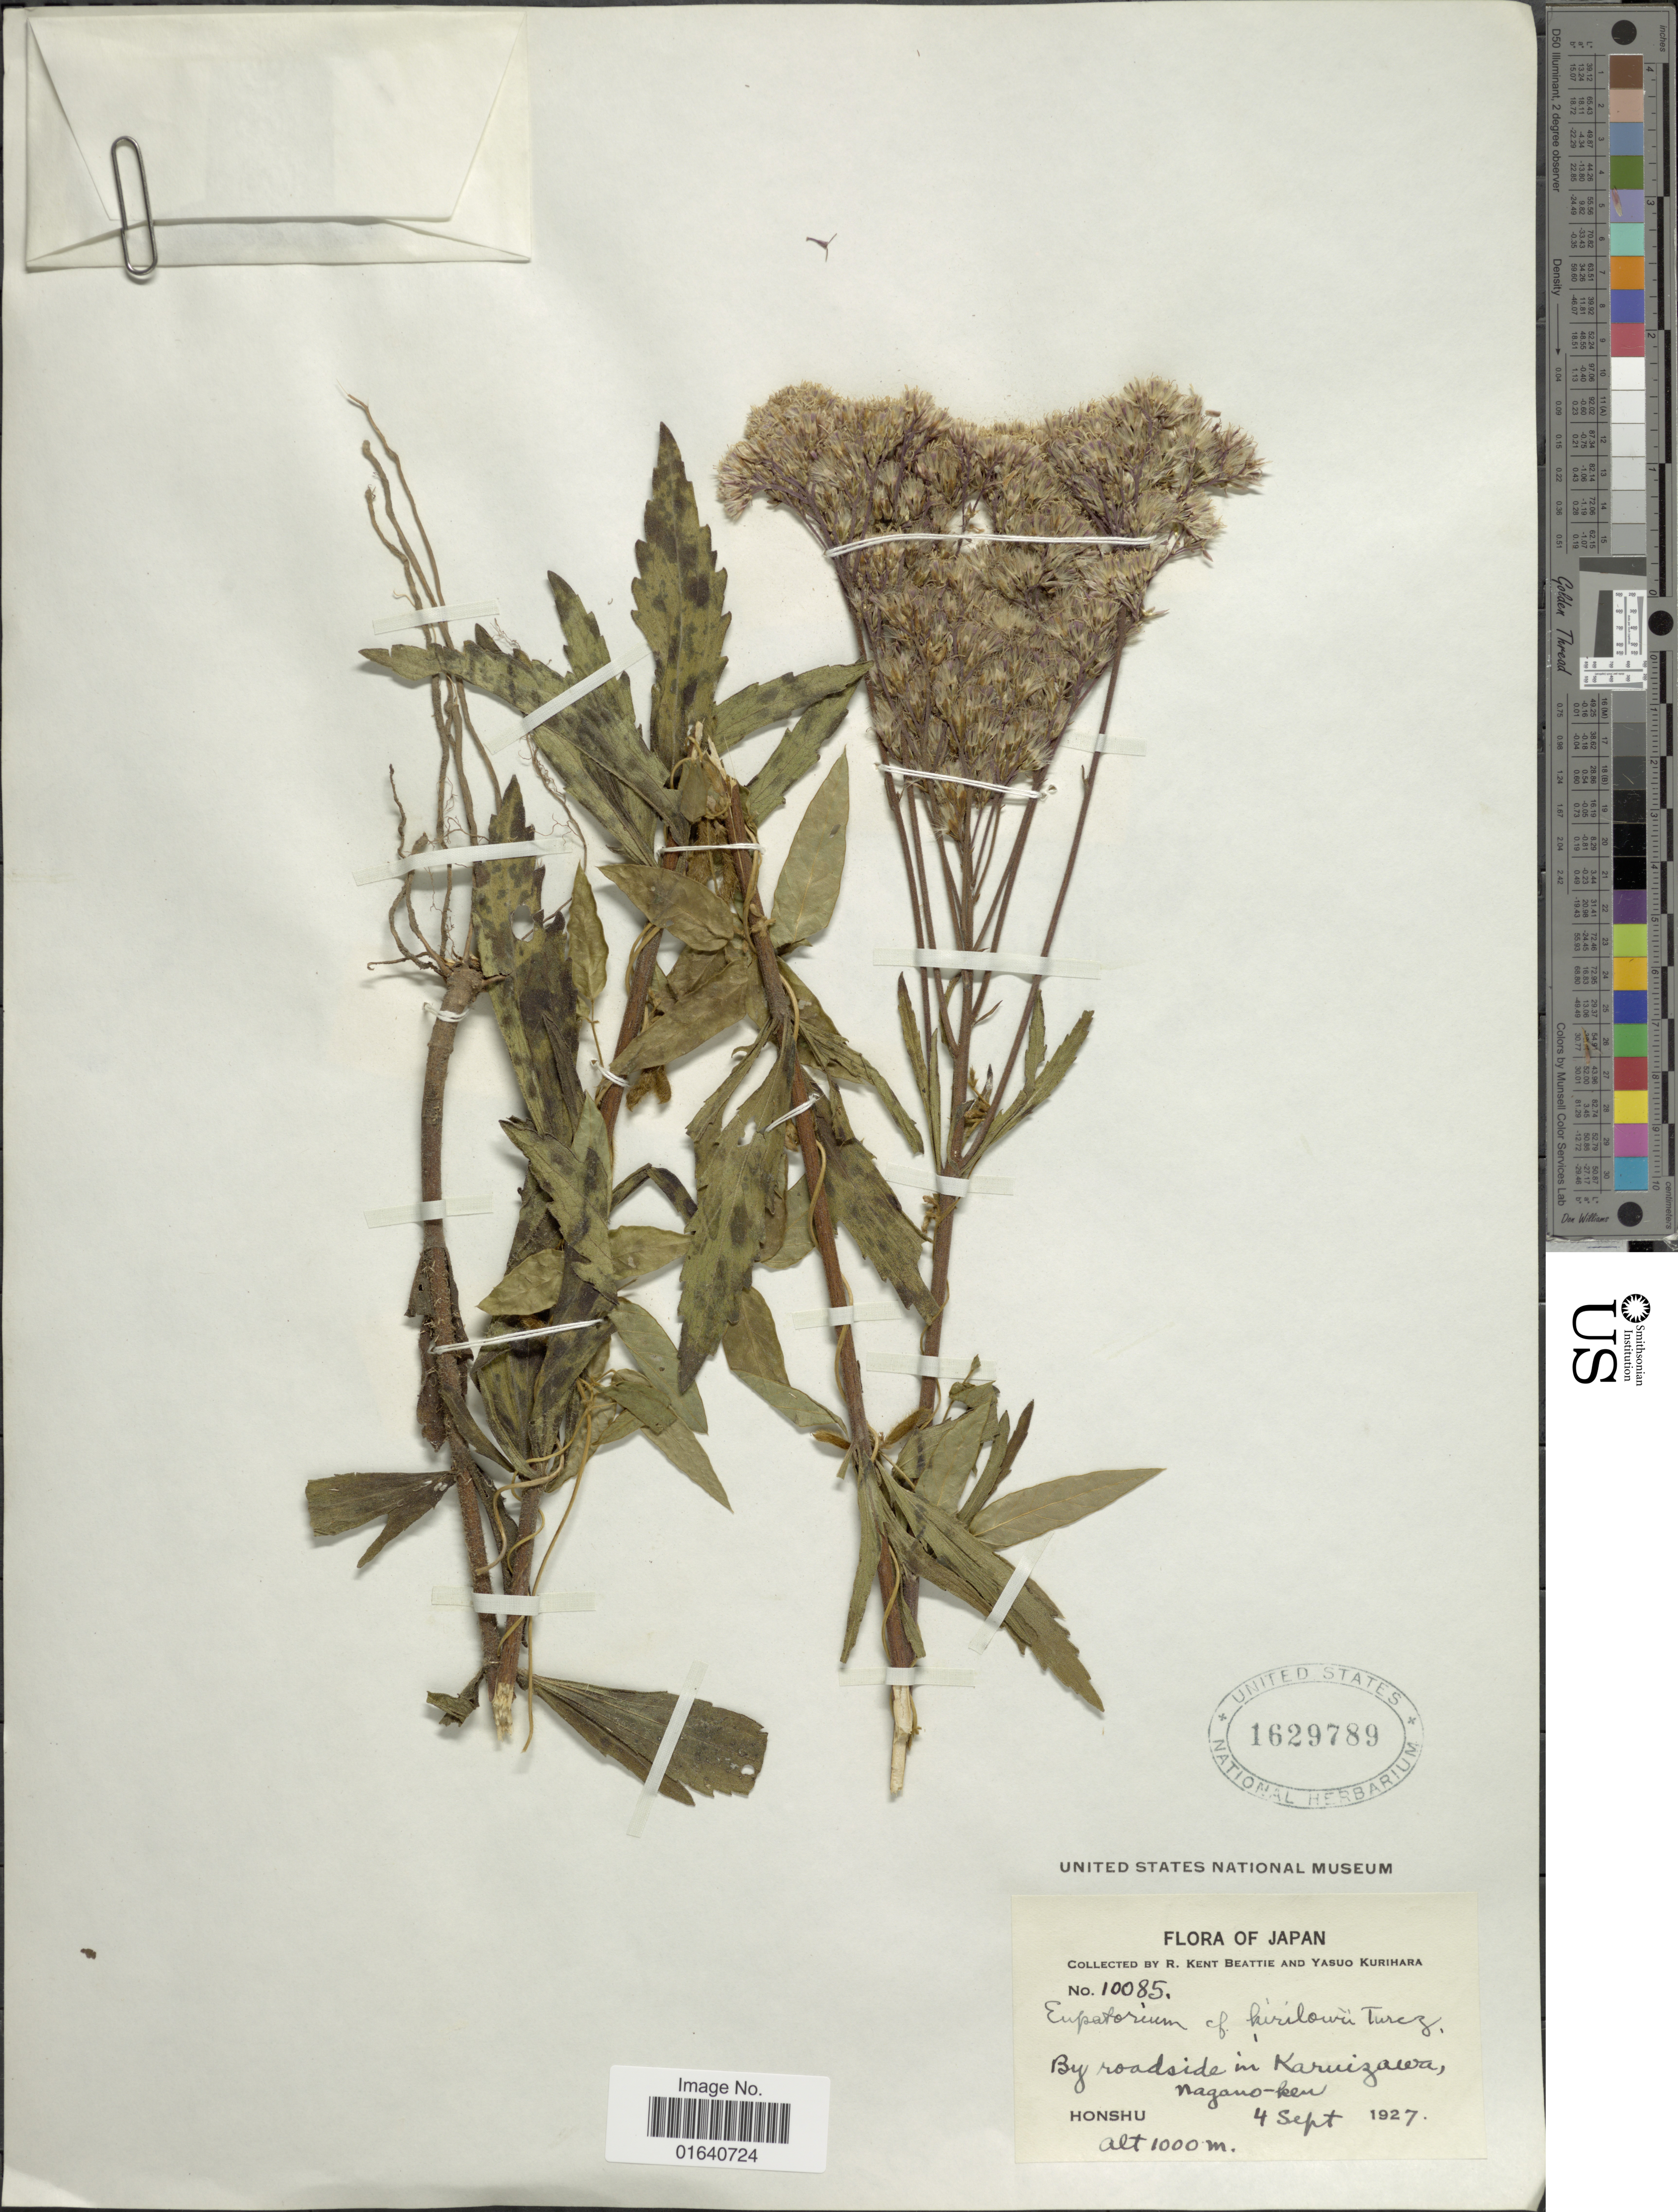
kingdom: Plantae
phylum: Tracheophyta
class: Magnoliopsida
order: Asterales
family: Asteraceae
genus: Eupatorium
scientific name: Eupatorium kirilowii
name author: Turcz.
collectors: R. K. Beattie & Y. Kurihara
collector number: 10085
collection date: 1927-09-04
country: Japan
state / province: Nagano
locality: By roadside in Karuizawa, Nagano-ken, Honshu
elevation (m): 1000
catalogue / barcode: US 1629789